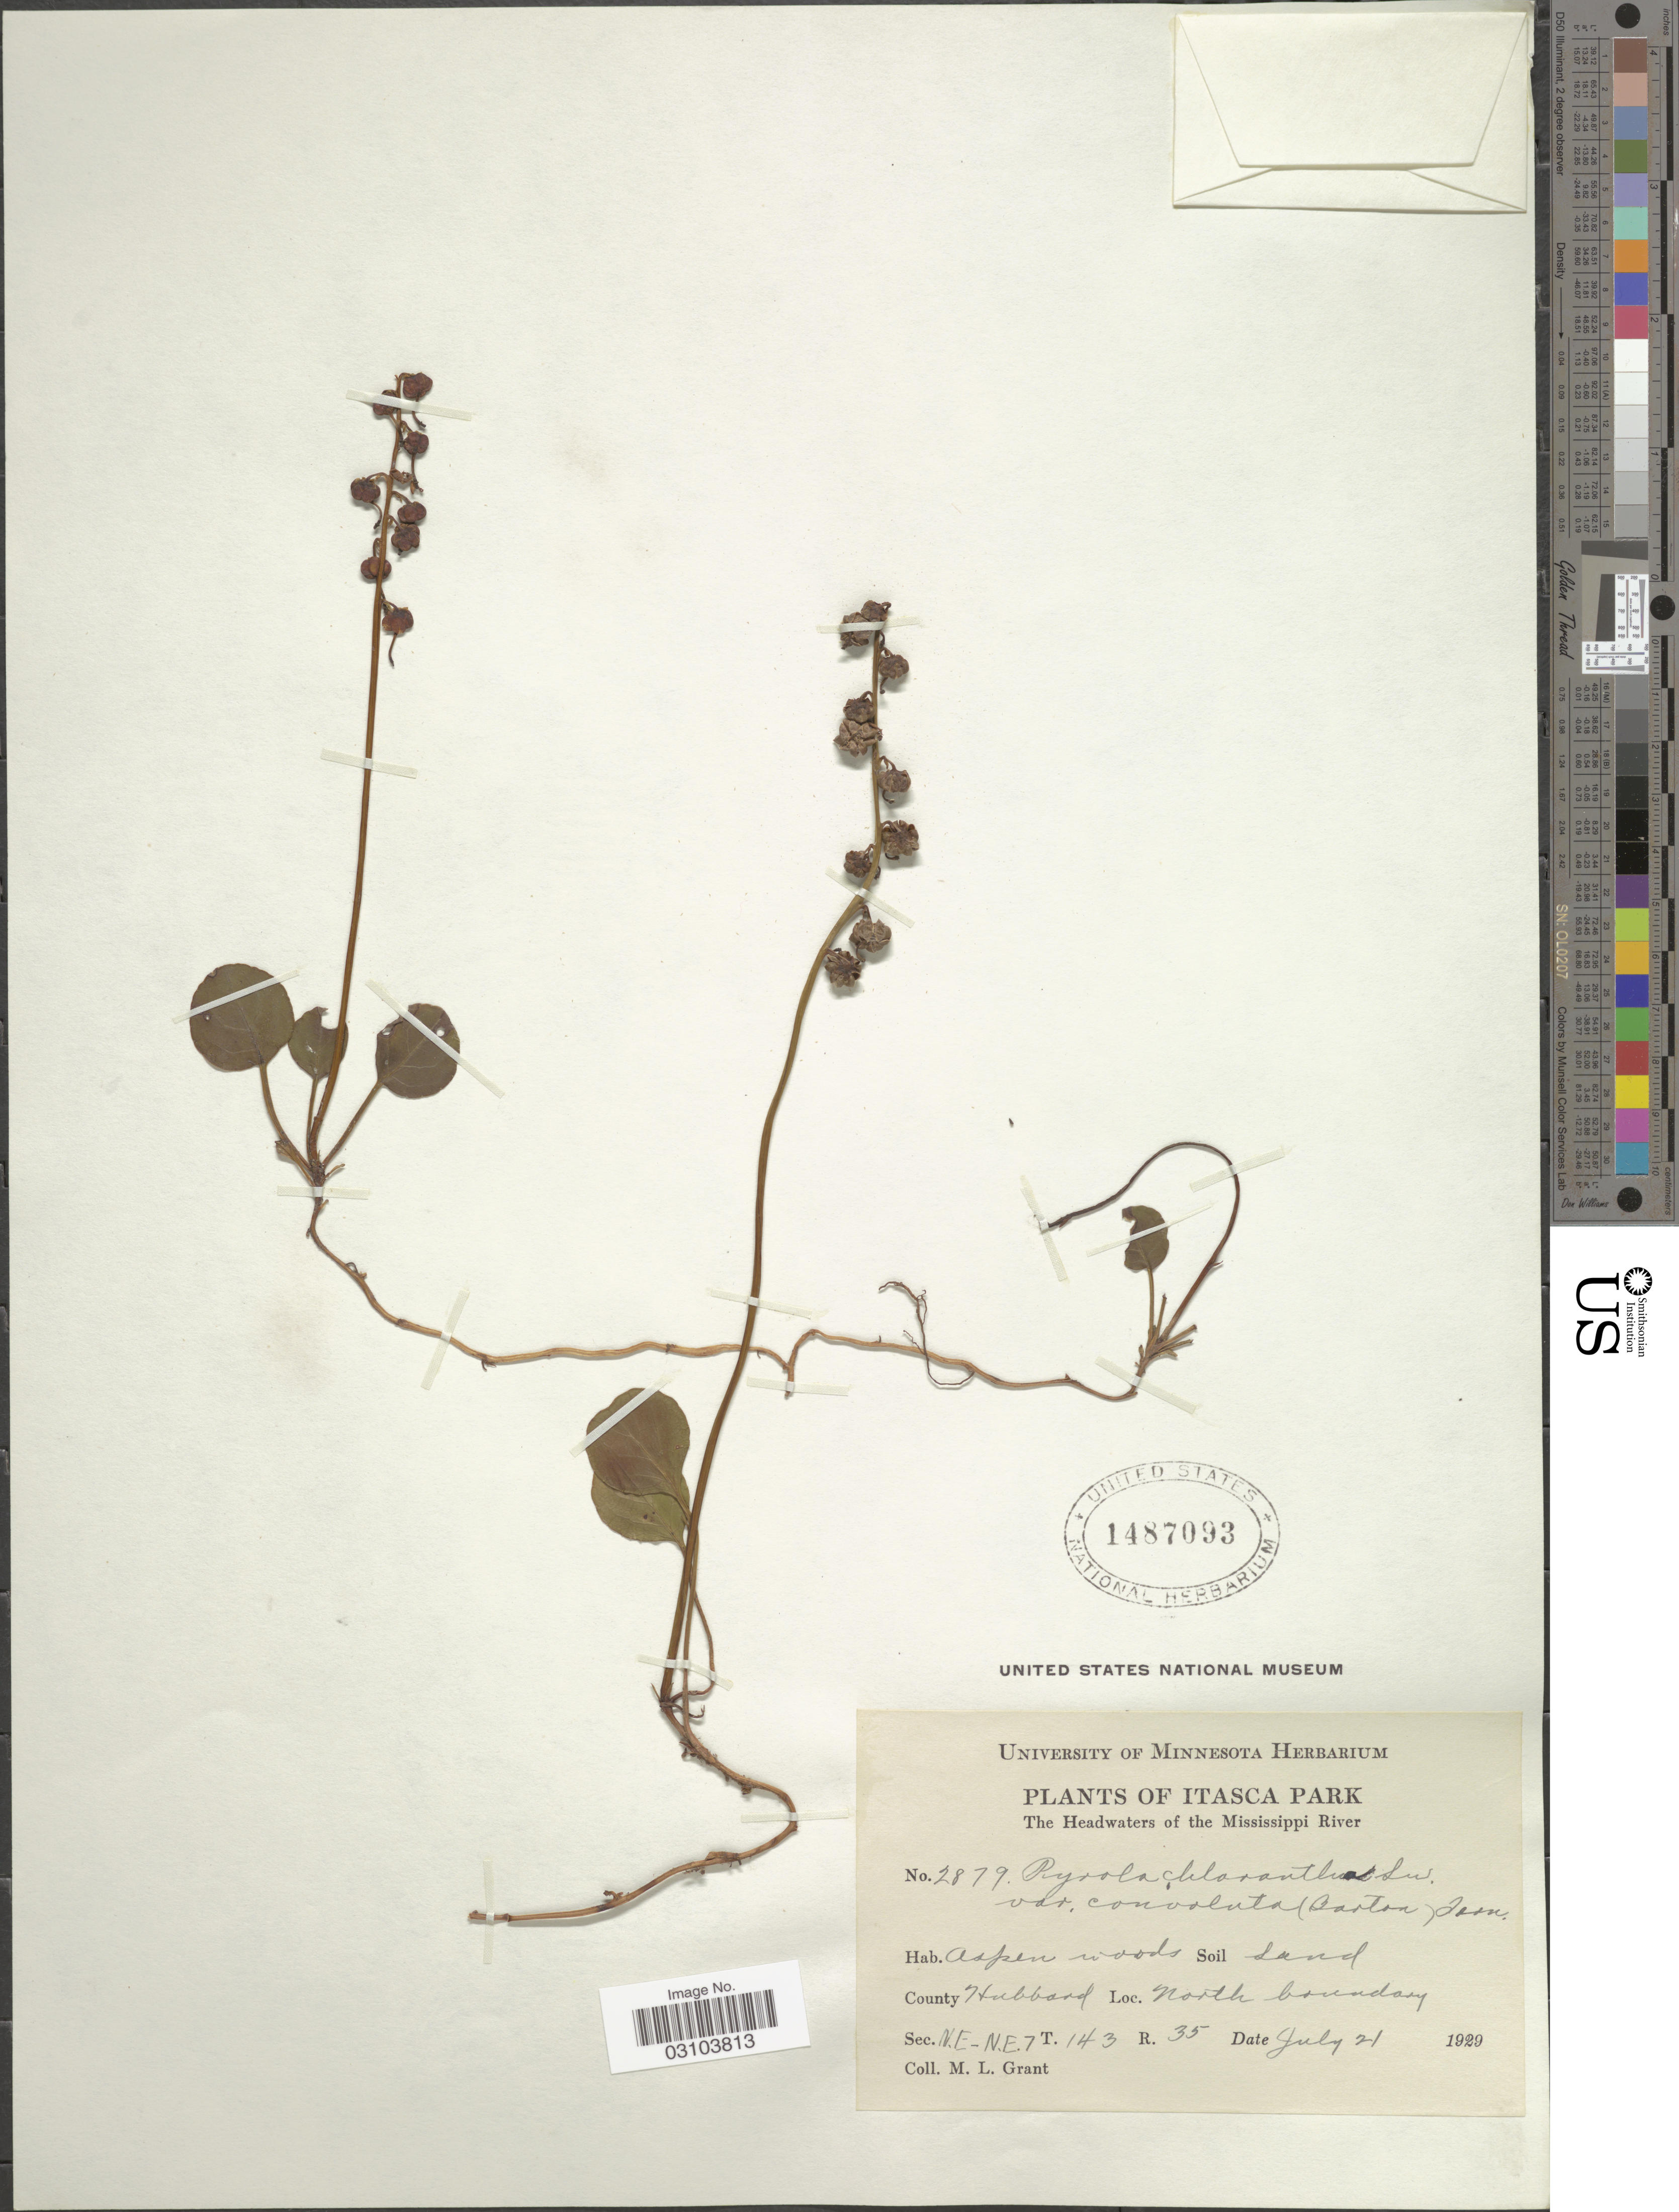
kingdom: Plantae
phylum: Tracheophyta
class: Magnoliopsida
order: Ericales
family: Ericaceae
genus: Pyrola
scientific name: Pyrola chlorantha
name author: Schweigg.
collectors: M. L. Grant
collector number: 2879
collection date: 1929-07-21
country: United States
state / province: Minnesota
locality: Itasca Park. The Headwaters of the Mississippi River. County Hubbard. North Boundary. Sec. N. E.- N. E. 7 T. 143 R. 35.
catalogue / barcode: US 1487093